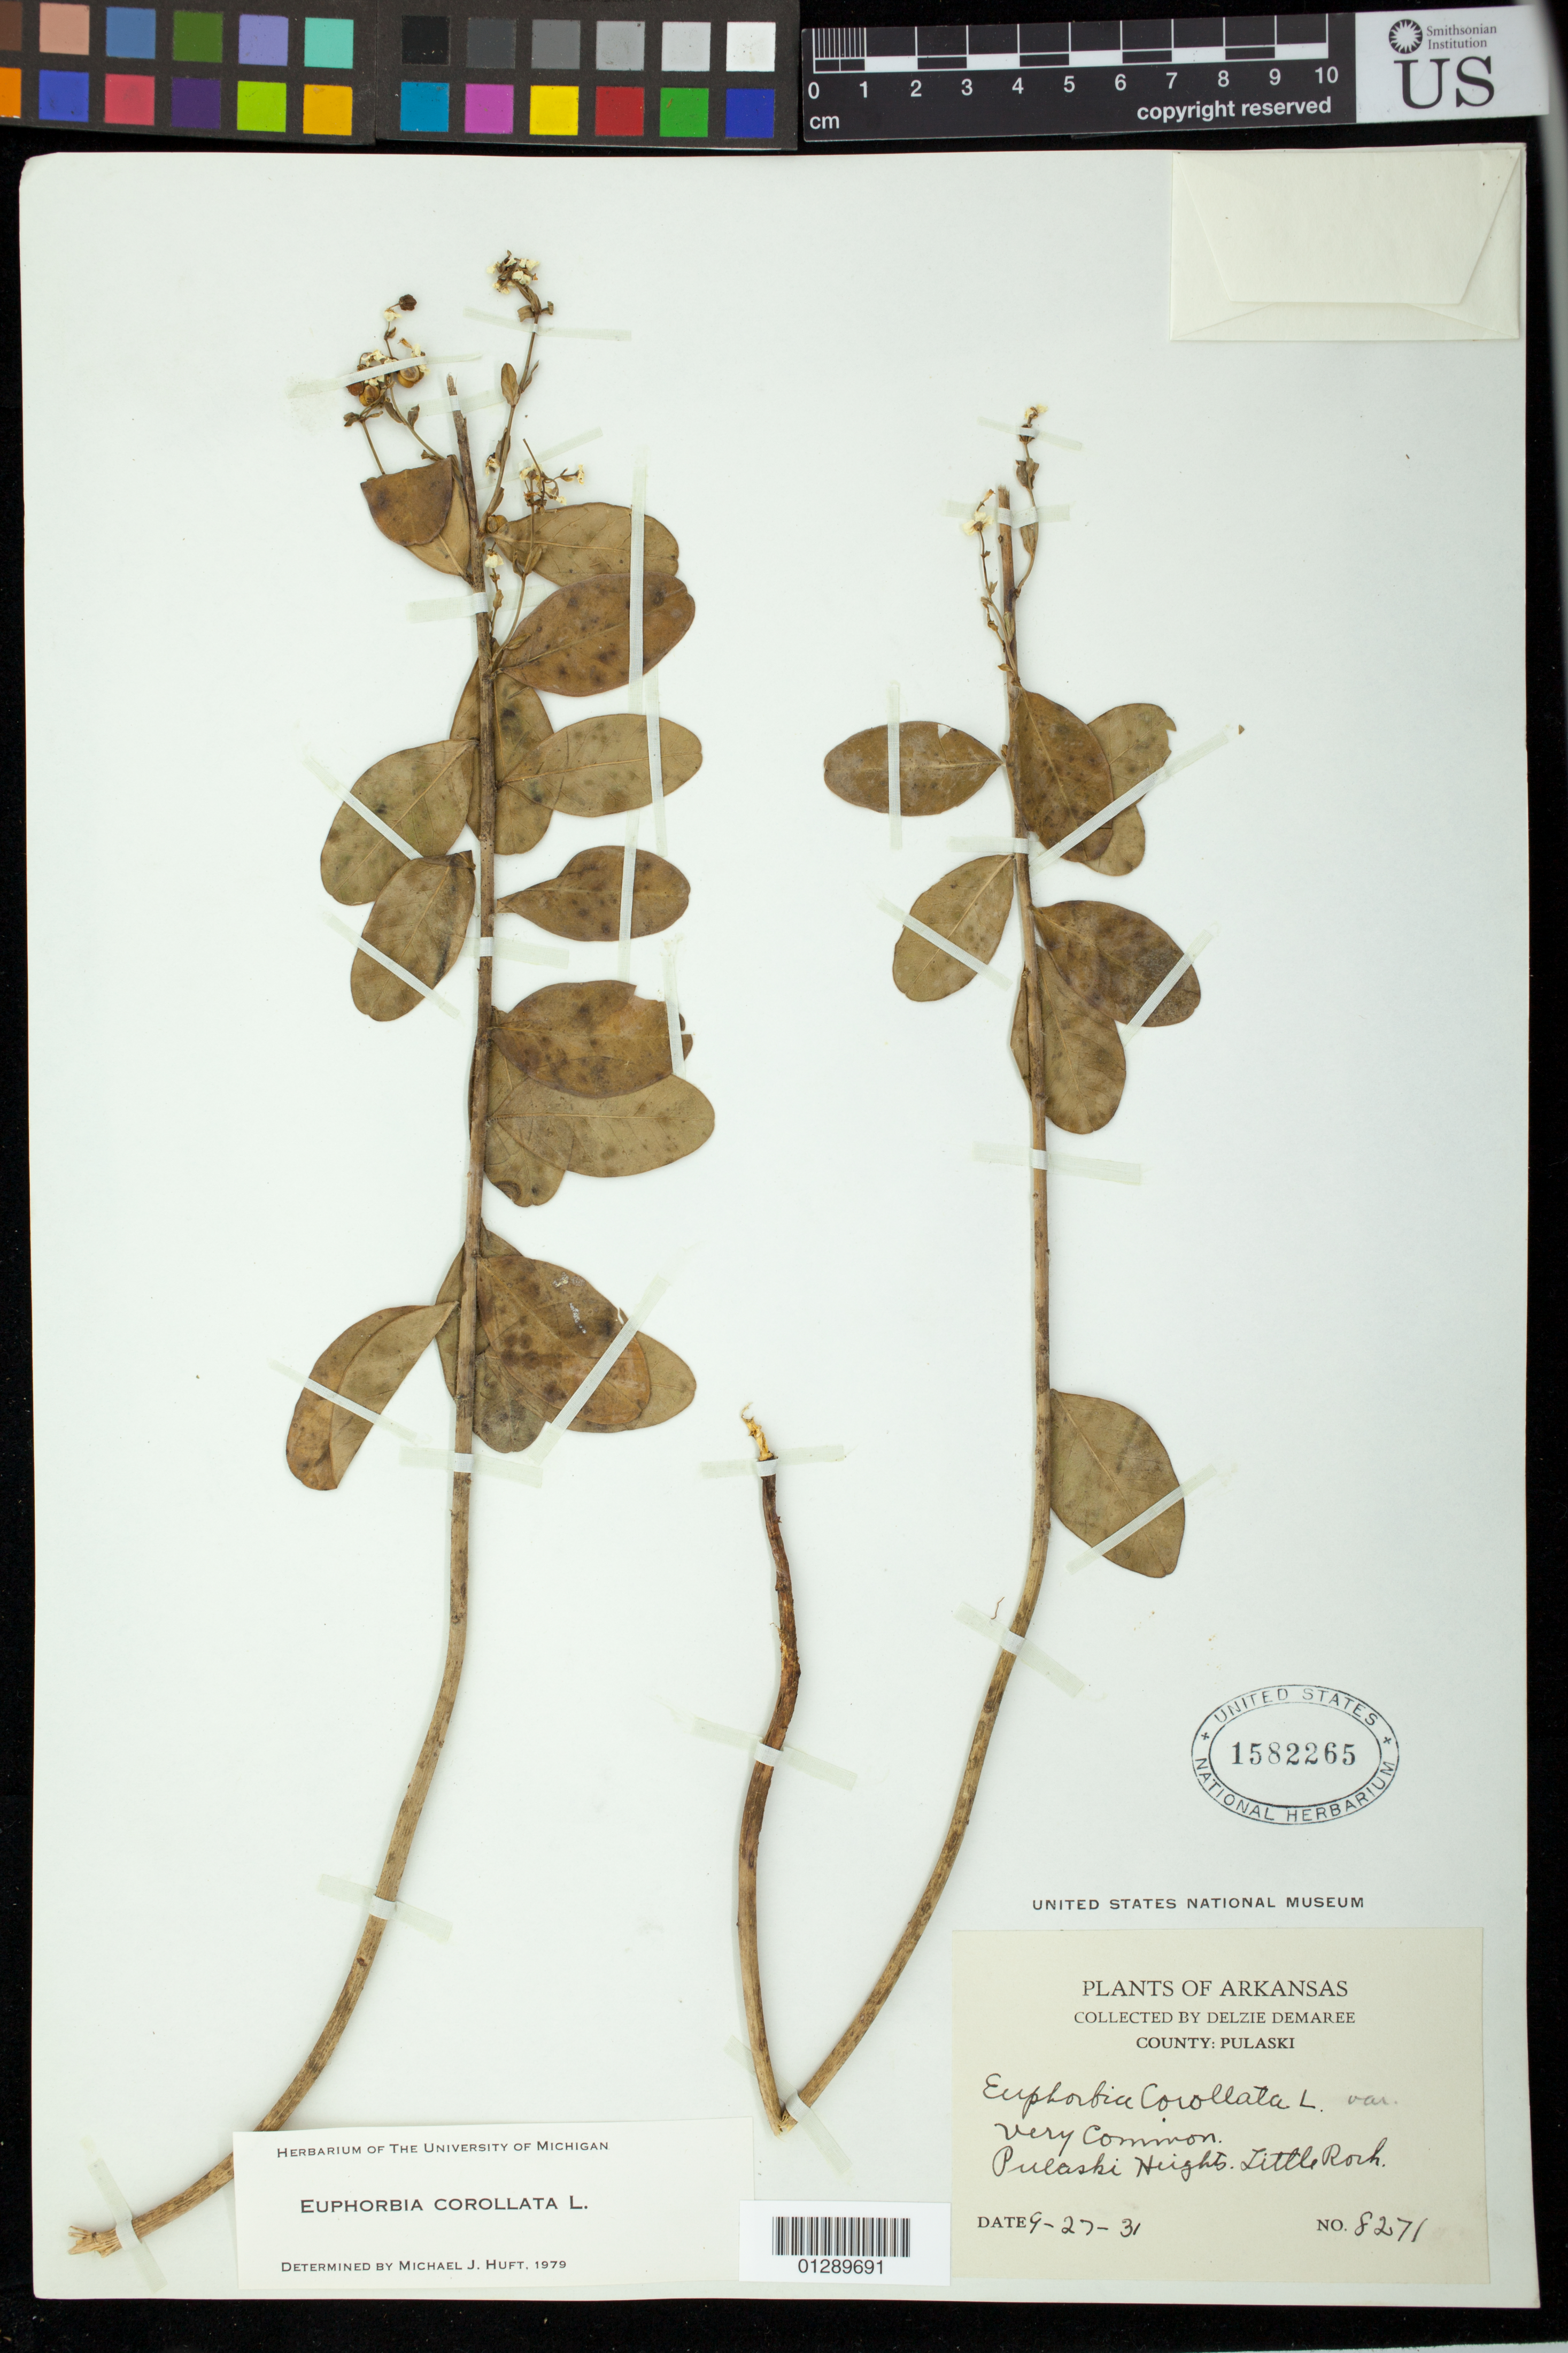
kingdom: Plantae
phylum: Tracheophyta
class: Magnoliopsida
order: Malpighiales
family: Euphorbiaceae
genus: Euphorbia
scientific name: Euphorbia corollata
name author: L.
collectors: D. Demaree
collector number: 8271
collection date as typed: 27 Sep 1931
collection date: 1931-09-27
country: United States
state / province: Arkansas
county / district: Pulaski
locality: Pulaski heights, little rock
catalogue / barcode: US 1582265